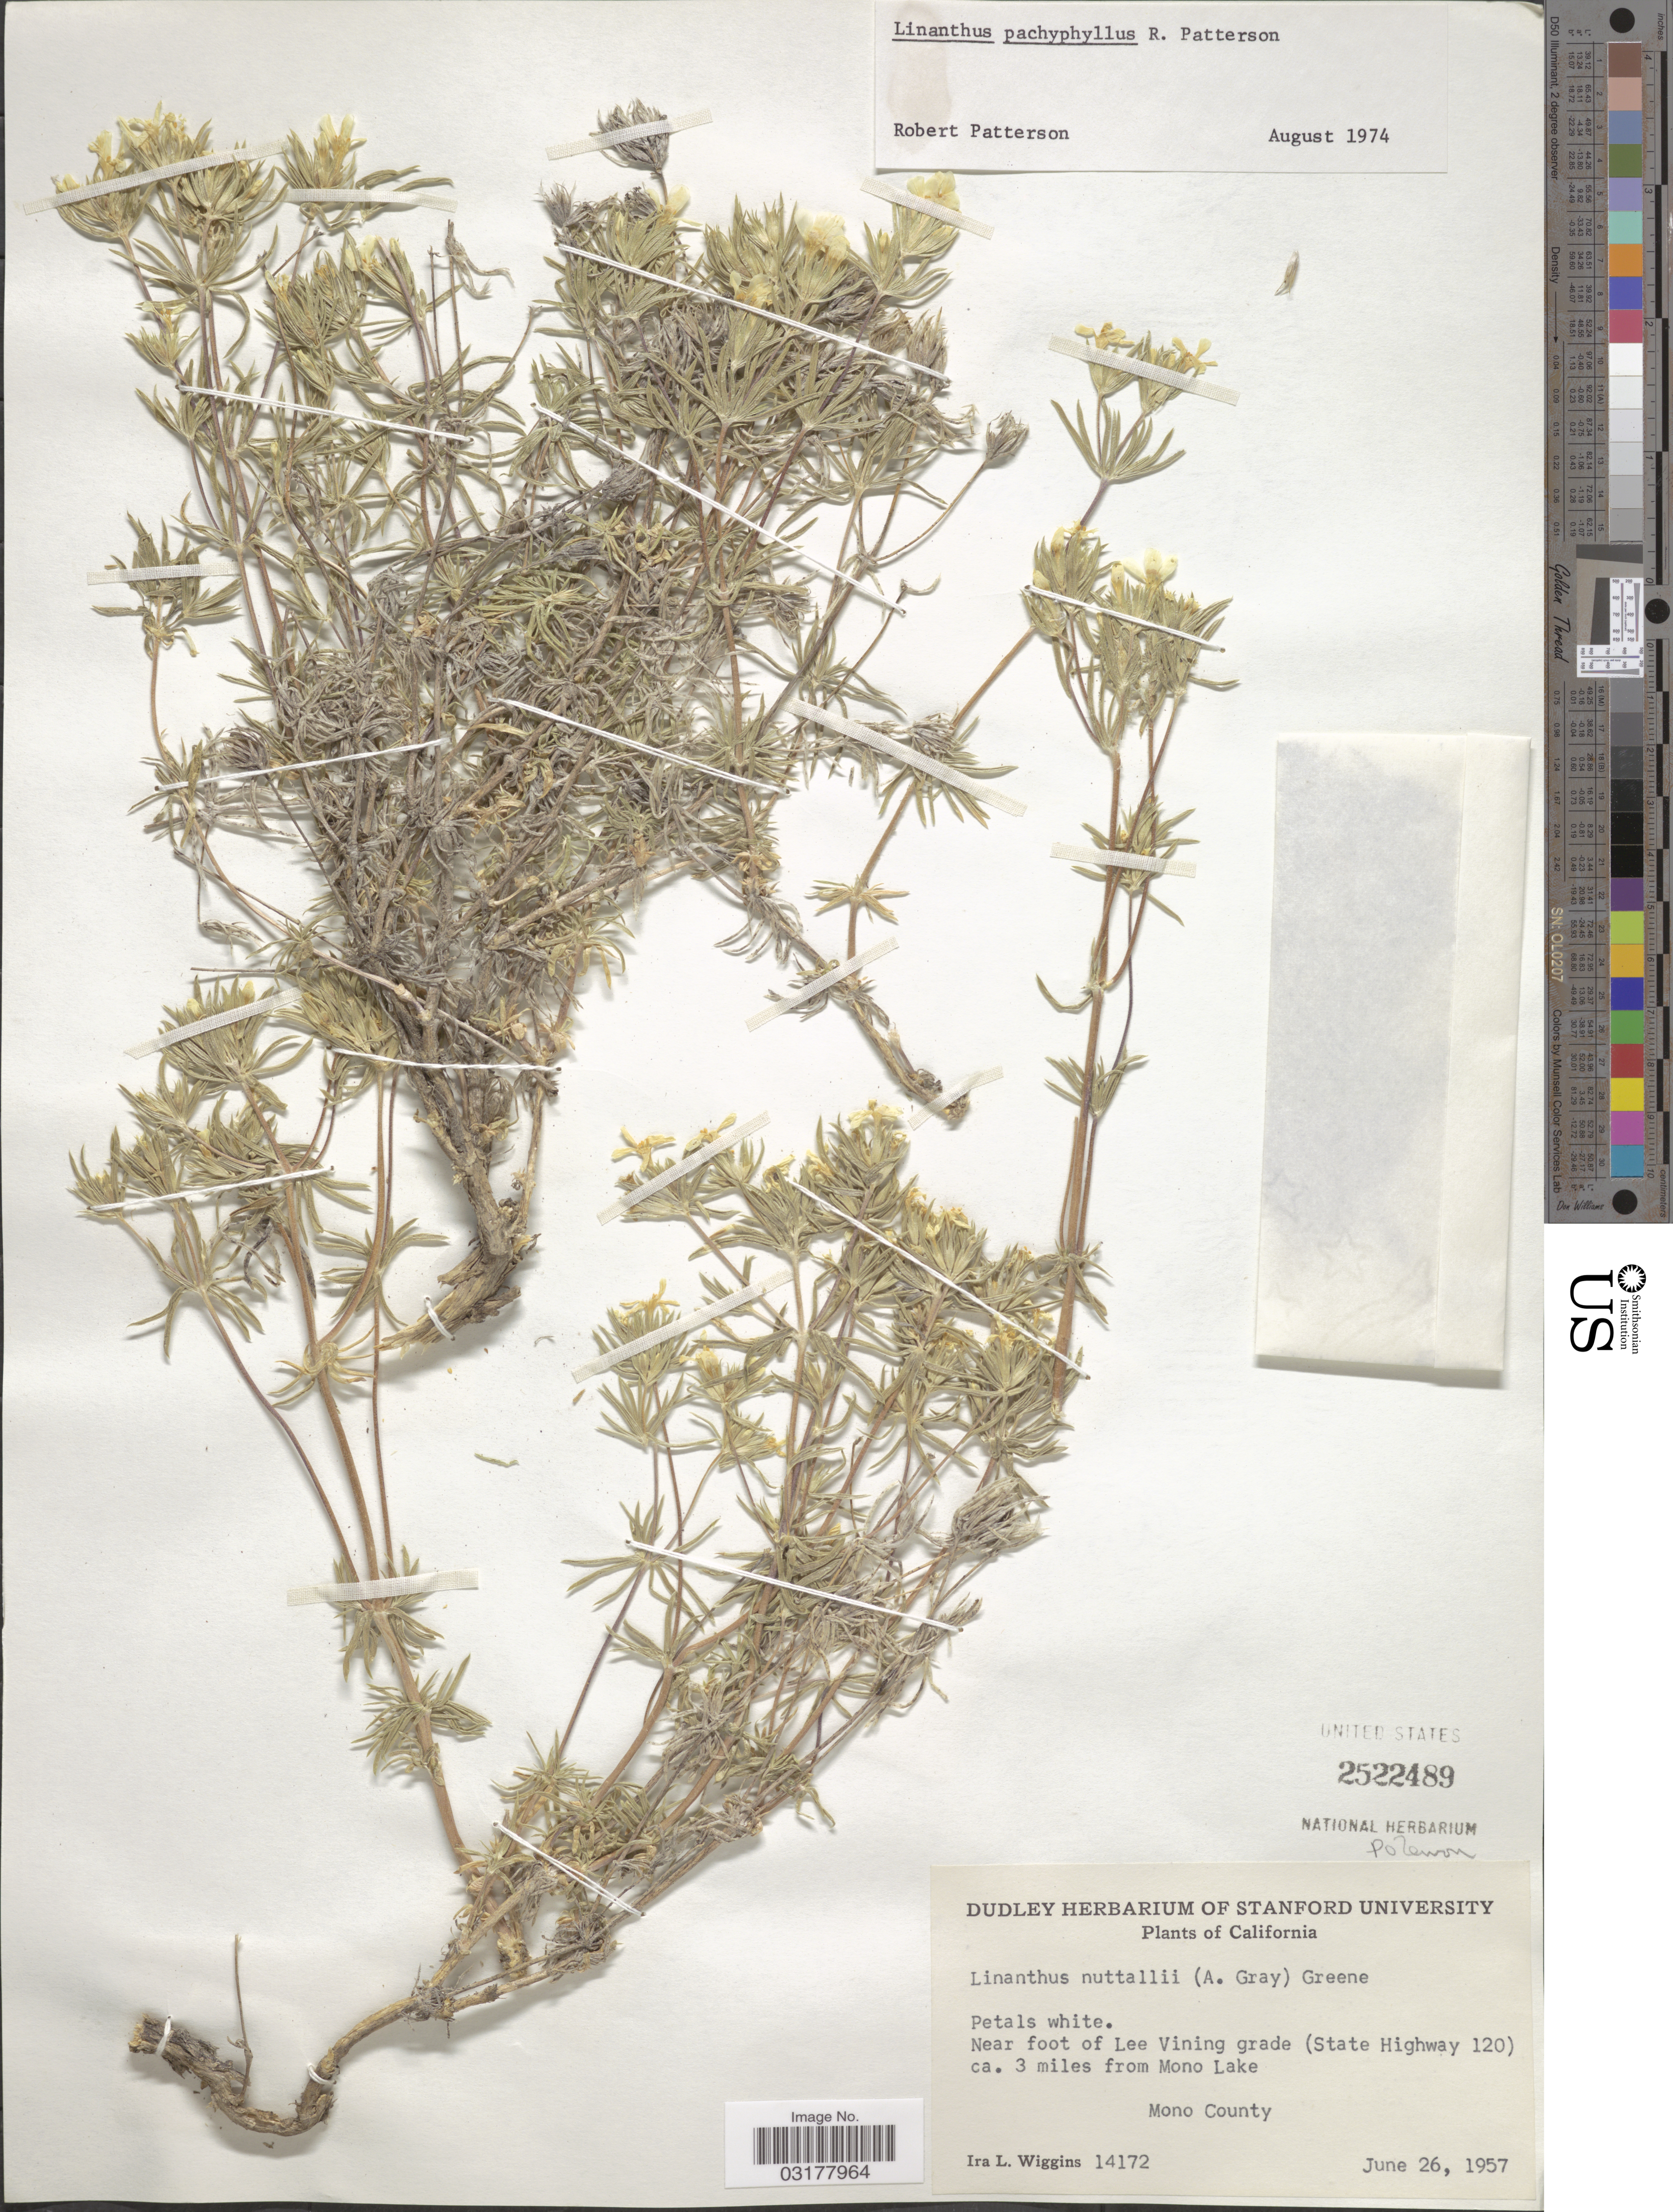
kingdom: Plantae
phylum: Tracheophyta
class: Magnoliopsida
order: Ericales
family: Polemoniaceae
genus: Leptosiphon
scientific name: Leptosiphon pachyphyllus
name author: (R. Patt.) J.M. Porter & L.A. Johnson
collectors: I. L. Wiggins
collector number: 14172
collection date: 1957-06-26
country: United States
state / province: California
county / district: Mono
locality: Near foot of Lee Vining grade (State Highway 120), ca. 3 miles from Mono Lake, Mono County.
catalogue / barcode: US 2522489